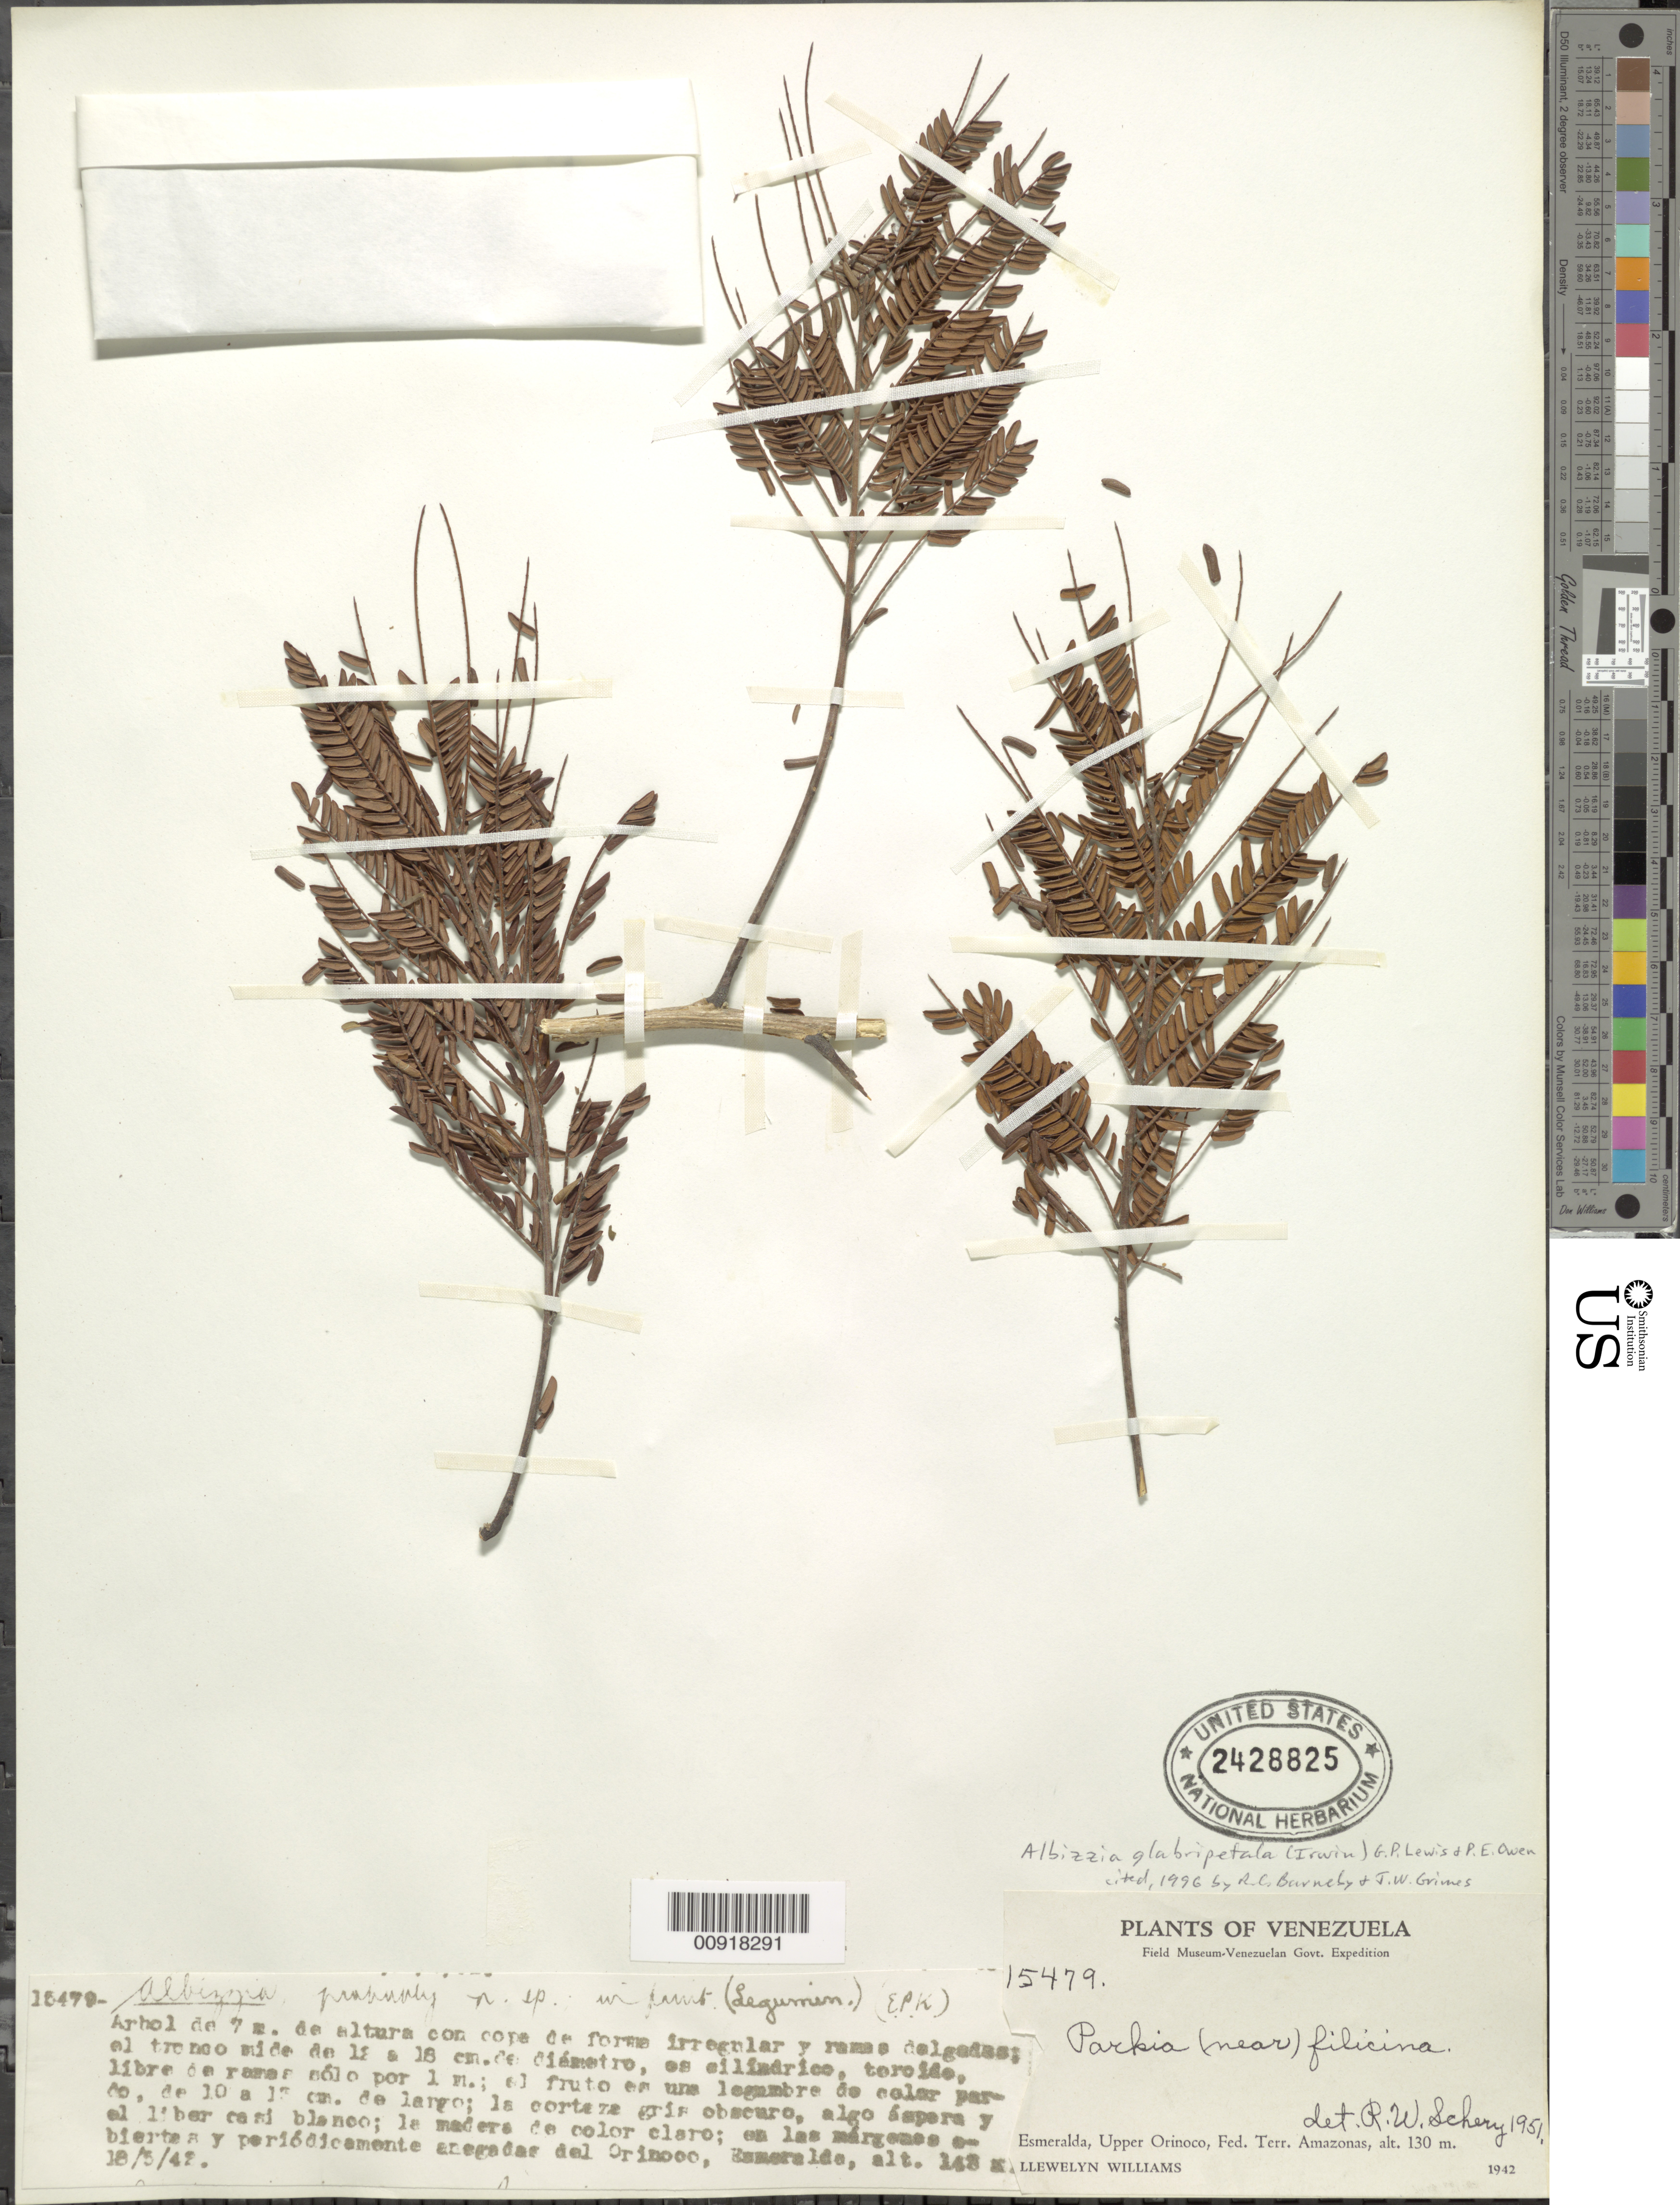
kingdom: Plantae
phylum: Tracheophyta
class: Magnoliopsida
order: Fabales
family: Fabaceae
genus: Pseudalbizzia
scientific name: Pseudalbizzia glabripetala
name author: (H.S. Irwin) Koenen & Duno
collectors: Ll. Williams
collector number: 15479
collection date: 1942-05-18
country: Venezuela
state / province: Amazonas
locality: Esmeralda, Upper Orinoco, Fed. Terr.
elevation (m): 130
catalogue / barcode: US 2428825